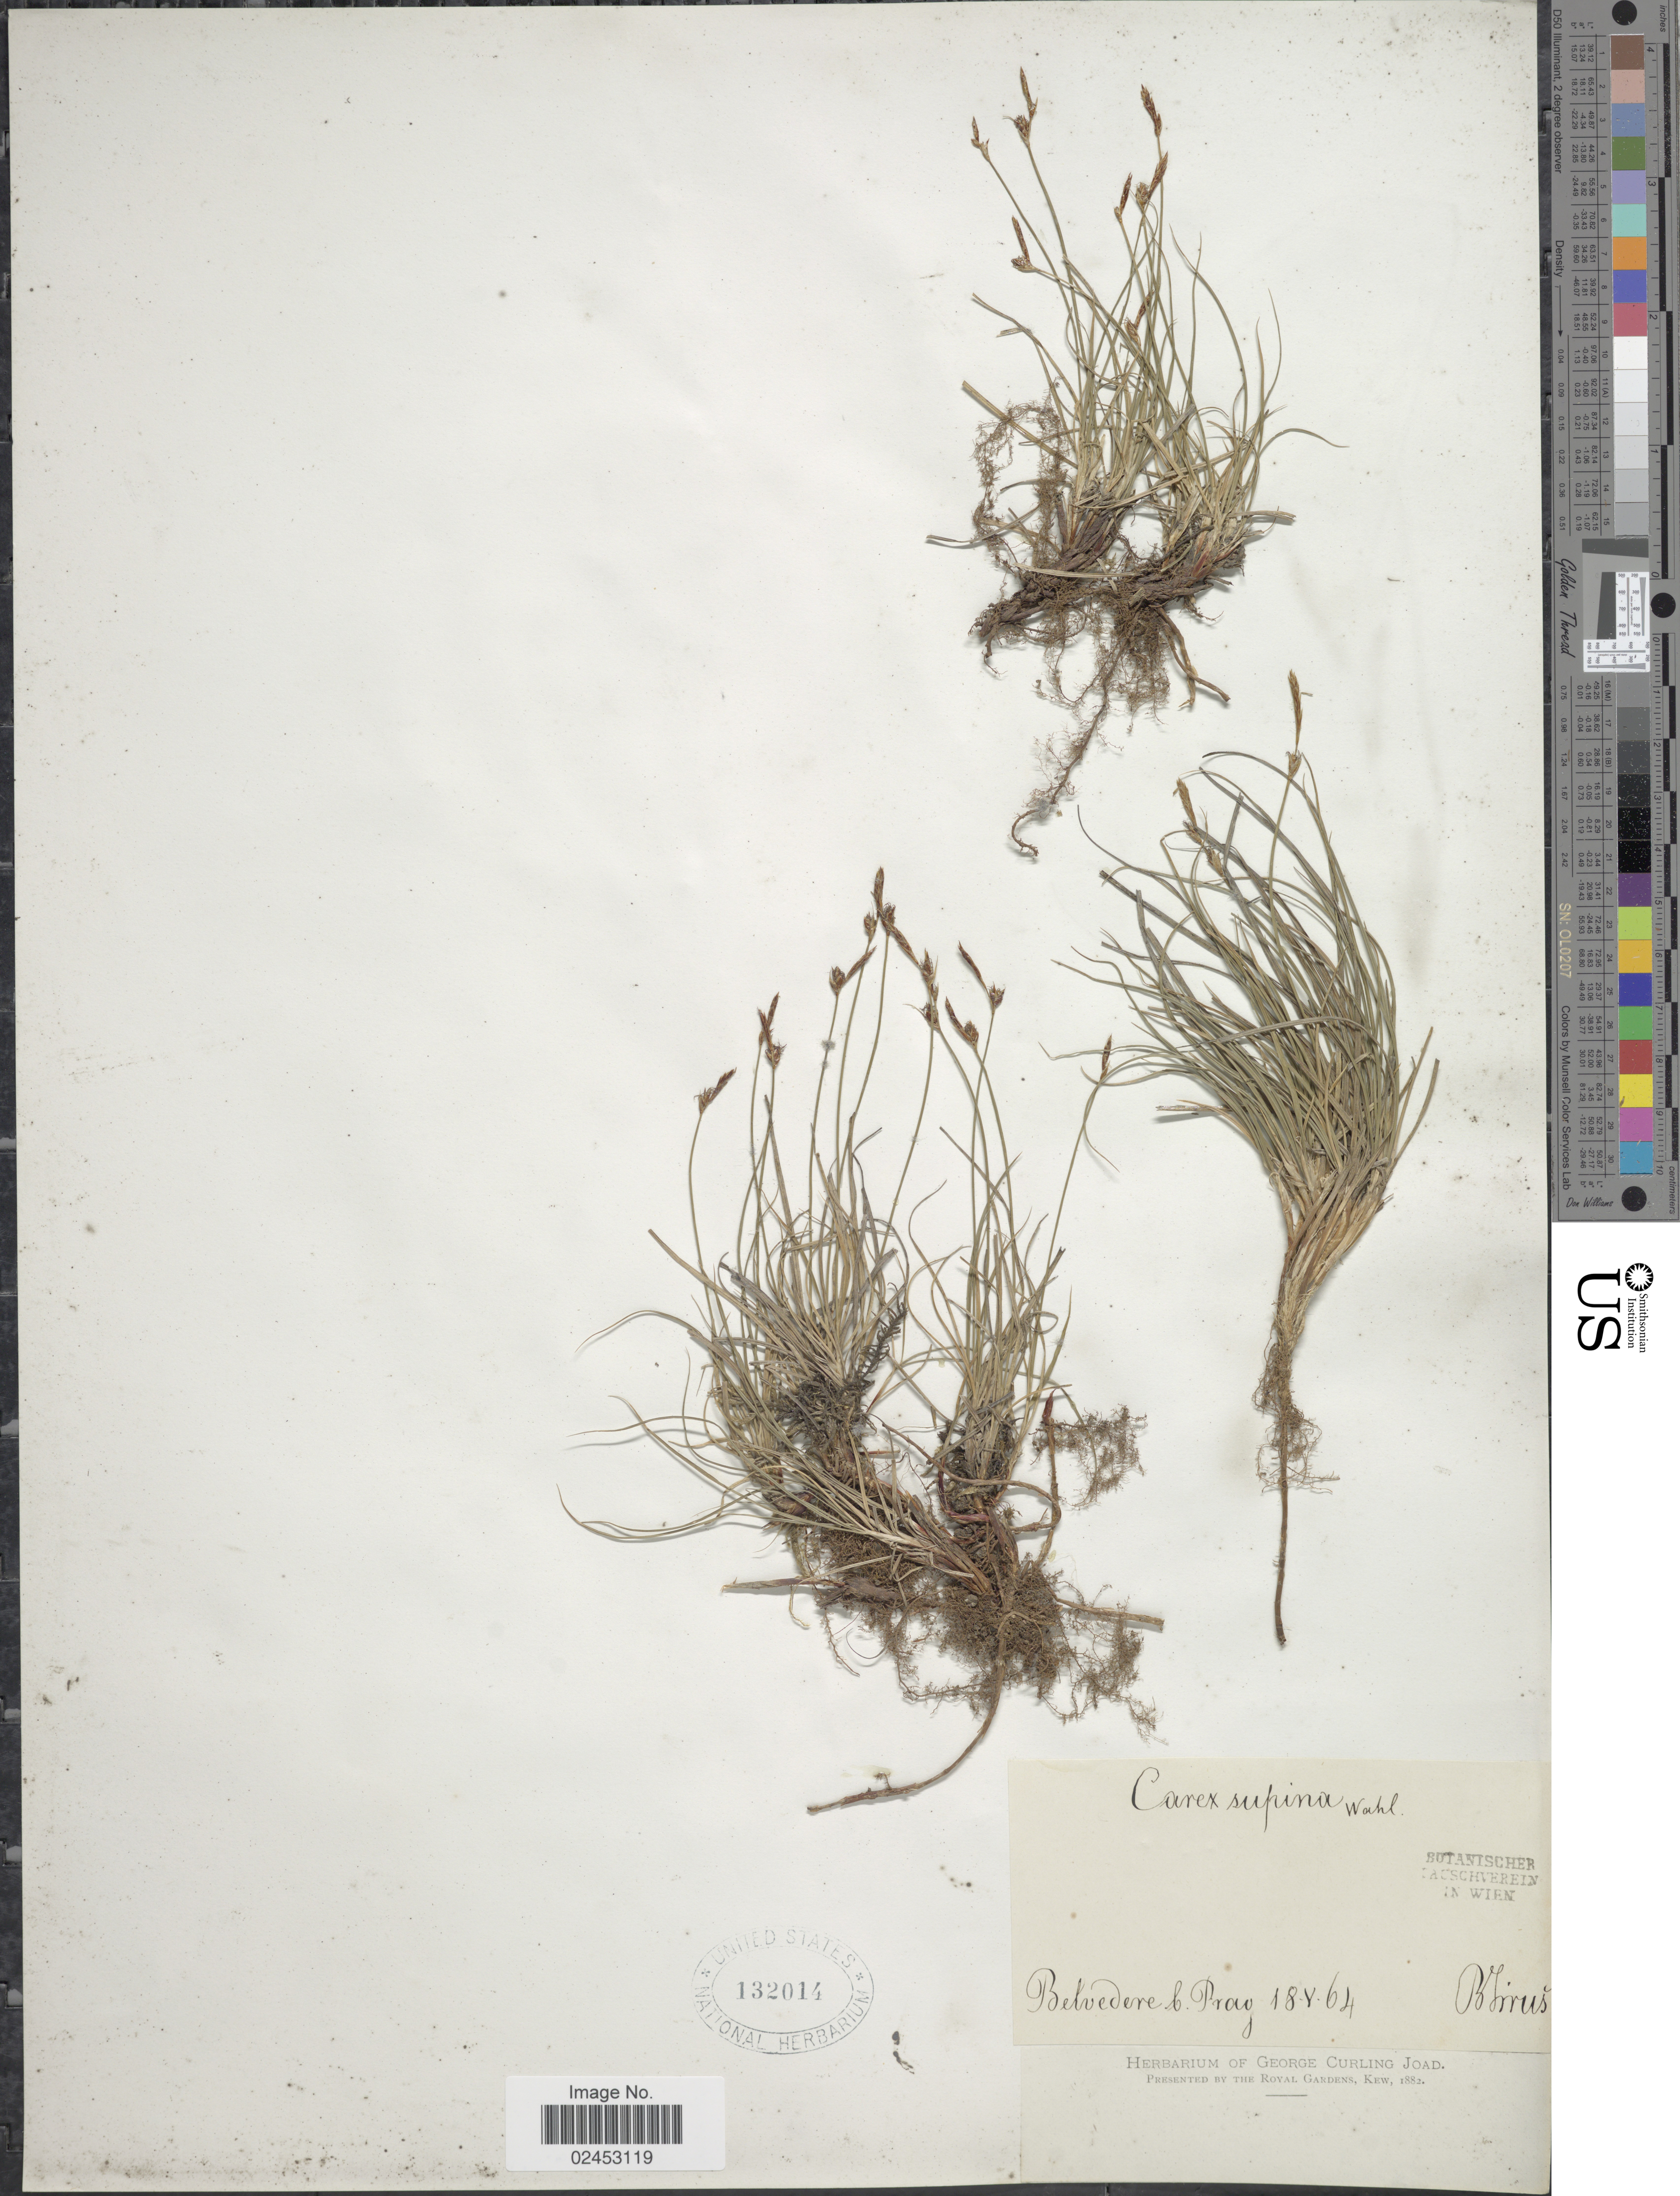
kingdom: Plantae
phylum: Tracheophyta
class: Liliopsida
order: Poales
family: Cyperaceae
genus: Carex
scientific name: Carex supina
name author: Willd. ex Wahlenb.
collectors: B. Tirus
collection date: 1864-05-18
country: Austria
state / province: Wien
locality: Belvedere b. Prav.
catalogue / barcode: US 132014